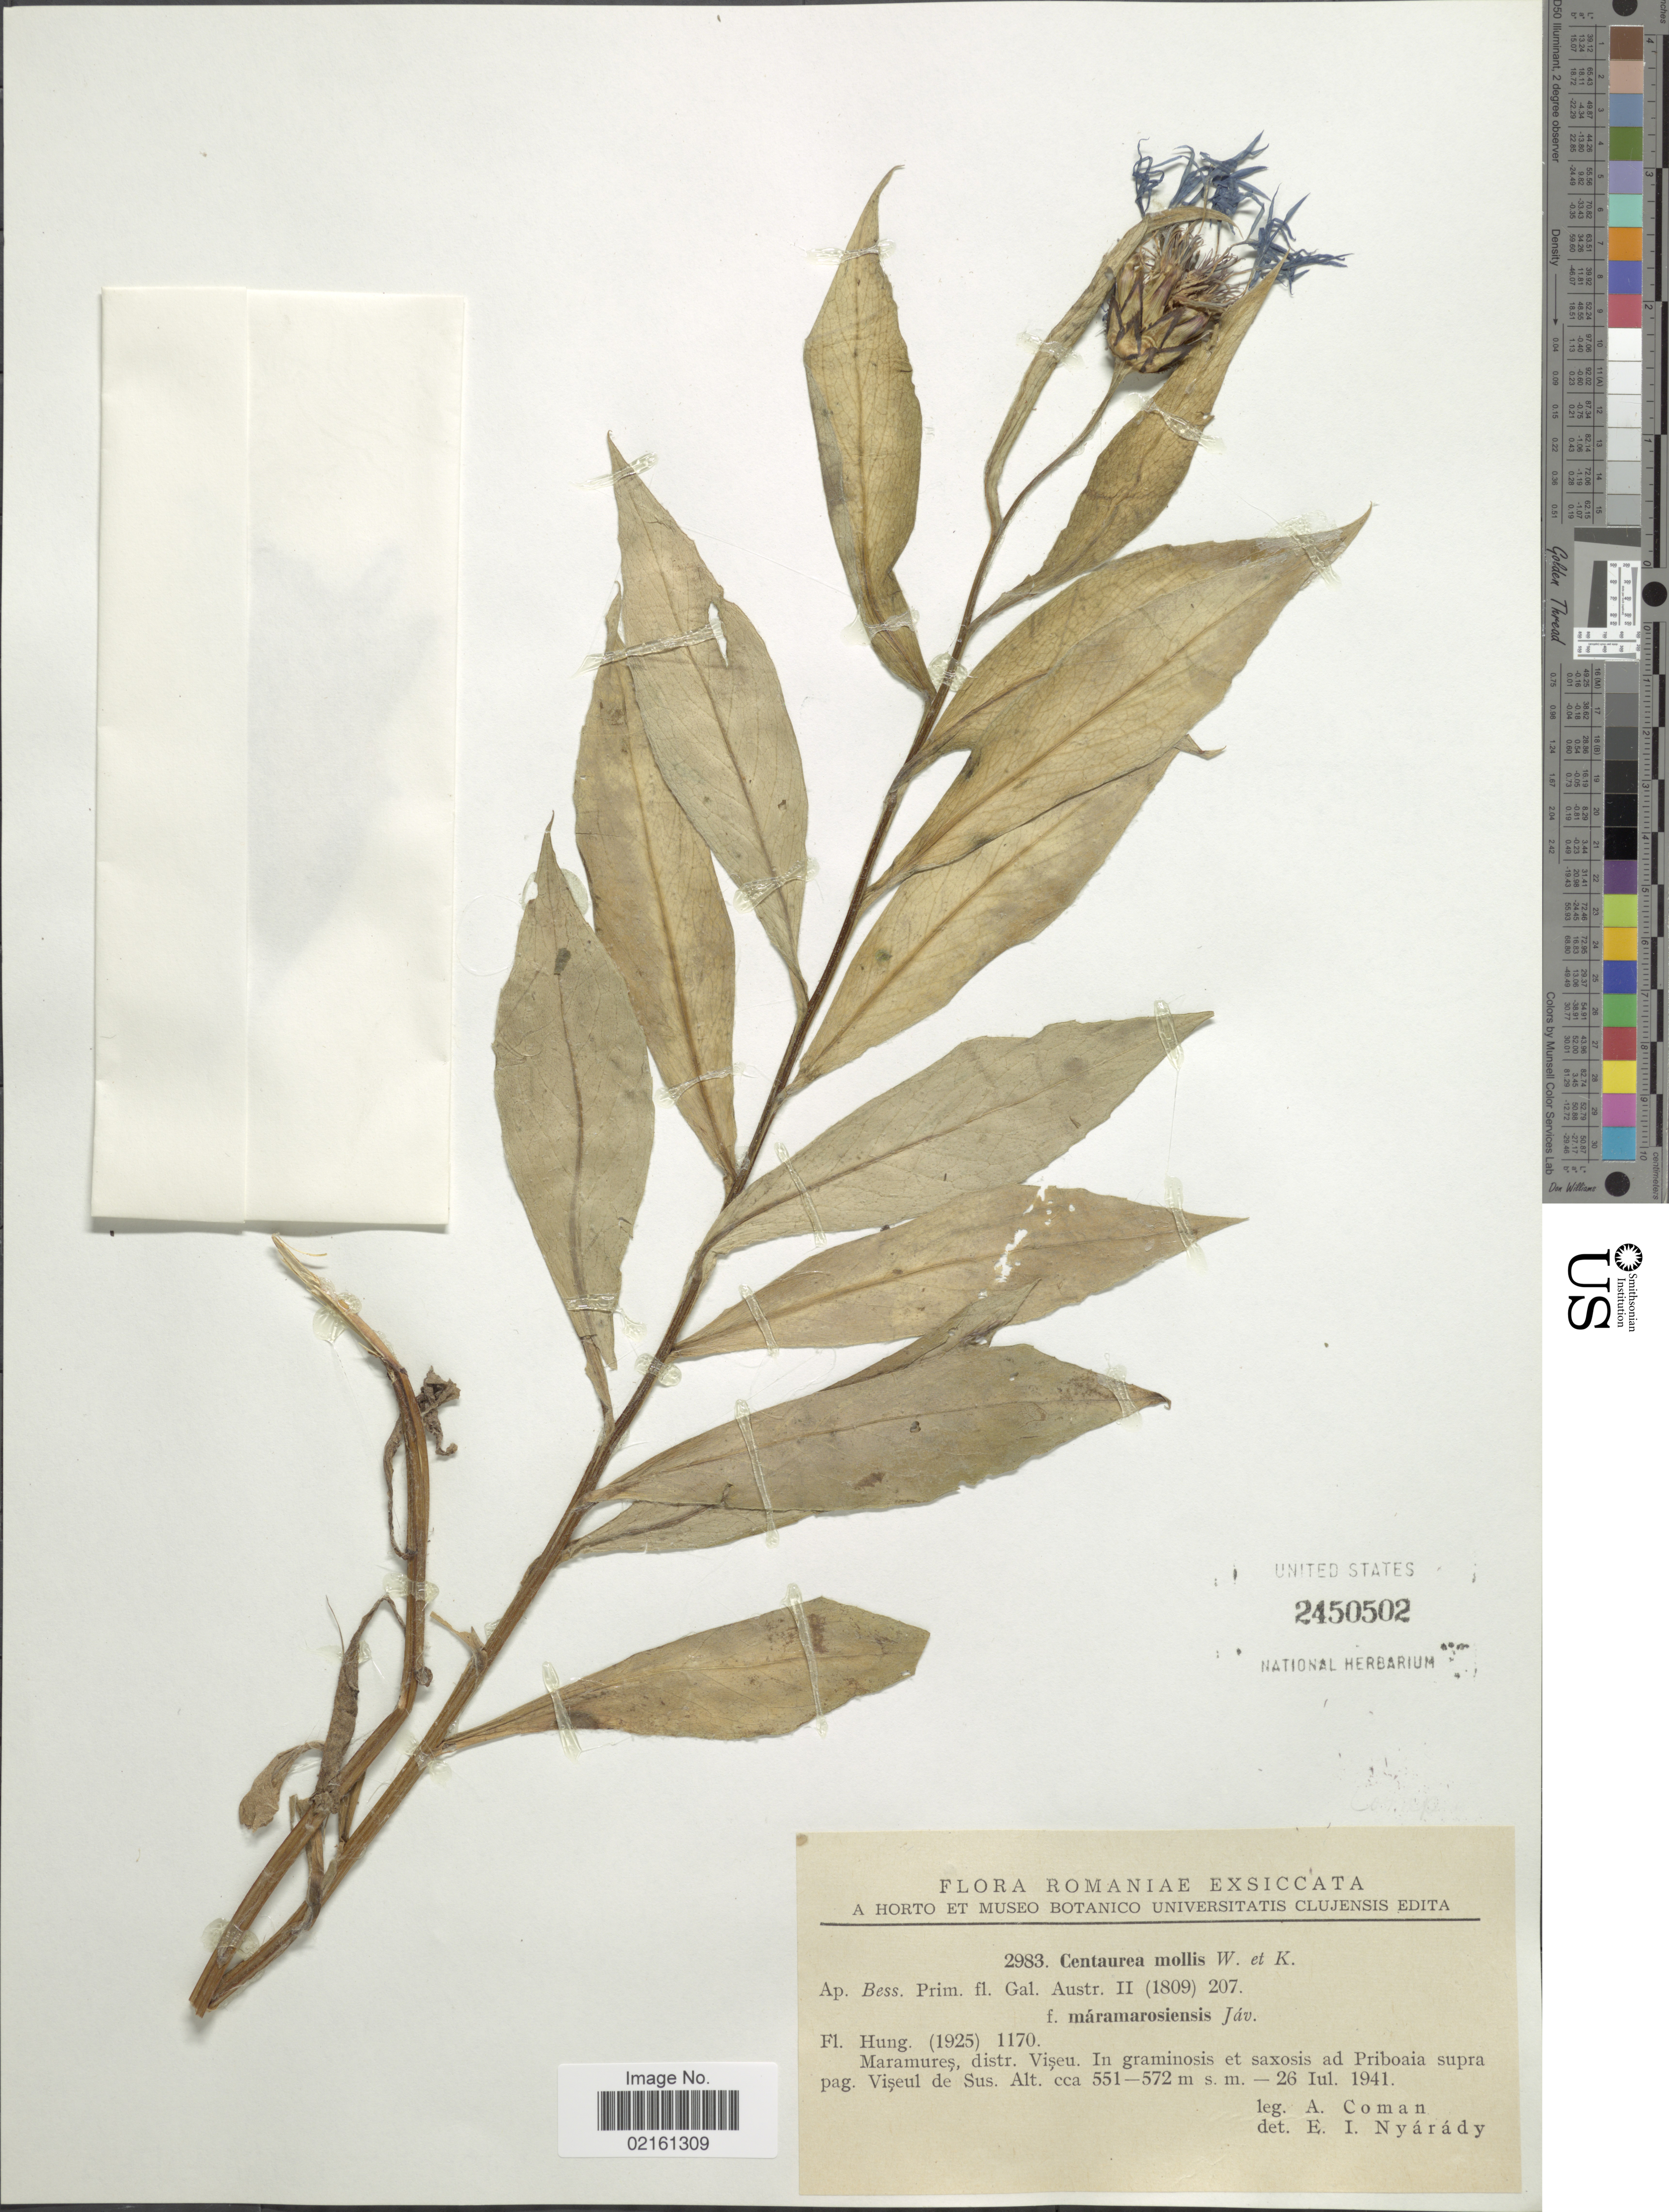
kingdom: Plantae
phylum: Tracheophyta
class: Magnoliopsida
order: Asterales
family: Asteraceae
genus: Centaurea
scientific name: Centaurea mollis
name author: Waldst. & Kit.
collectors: A. Coman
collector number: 2983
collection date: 1941-07-26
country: Romania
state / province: Maramures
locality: Distr. Viseu, ad Priboaia supra pag. Viseul de Sus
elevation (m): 551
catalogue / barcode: US 2450502